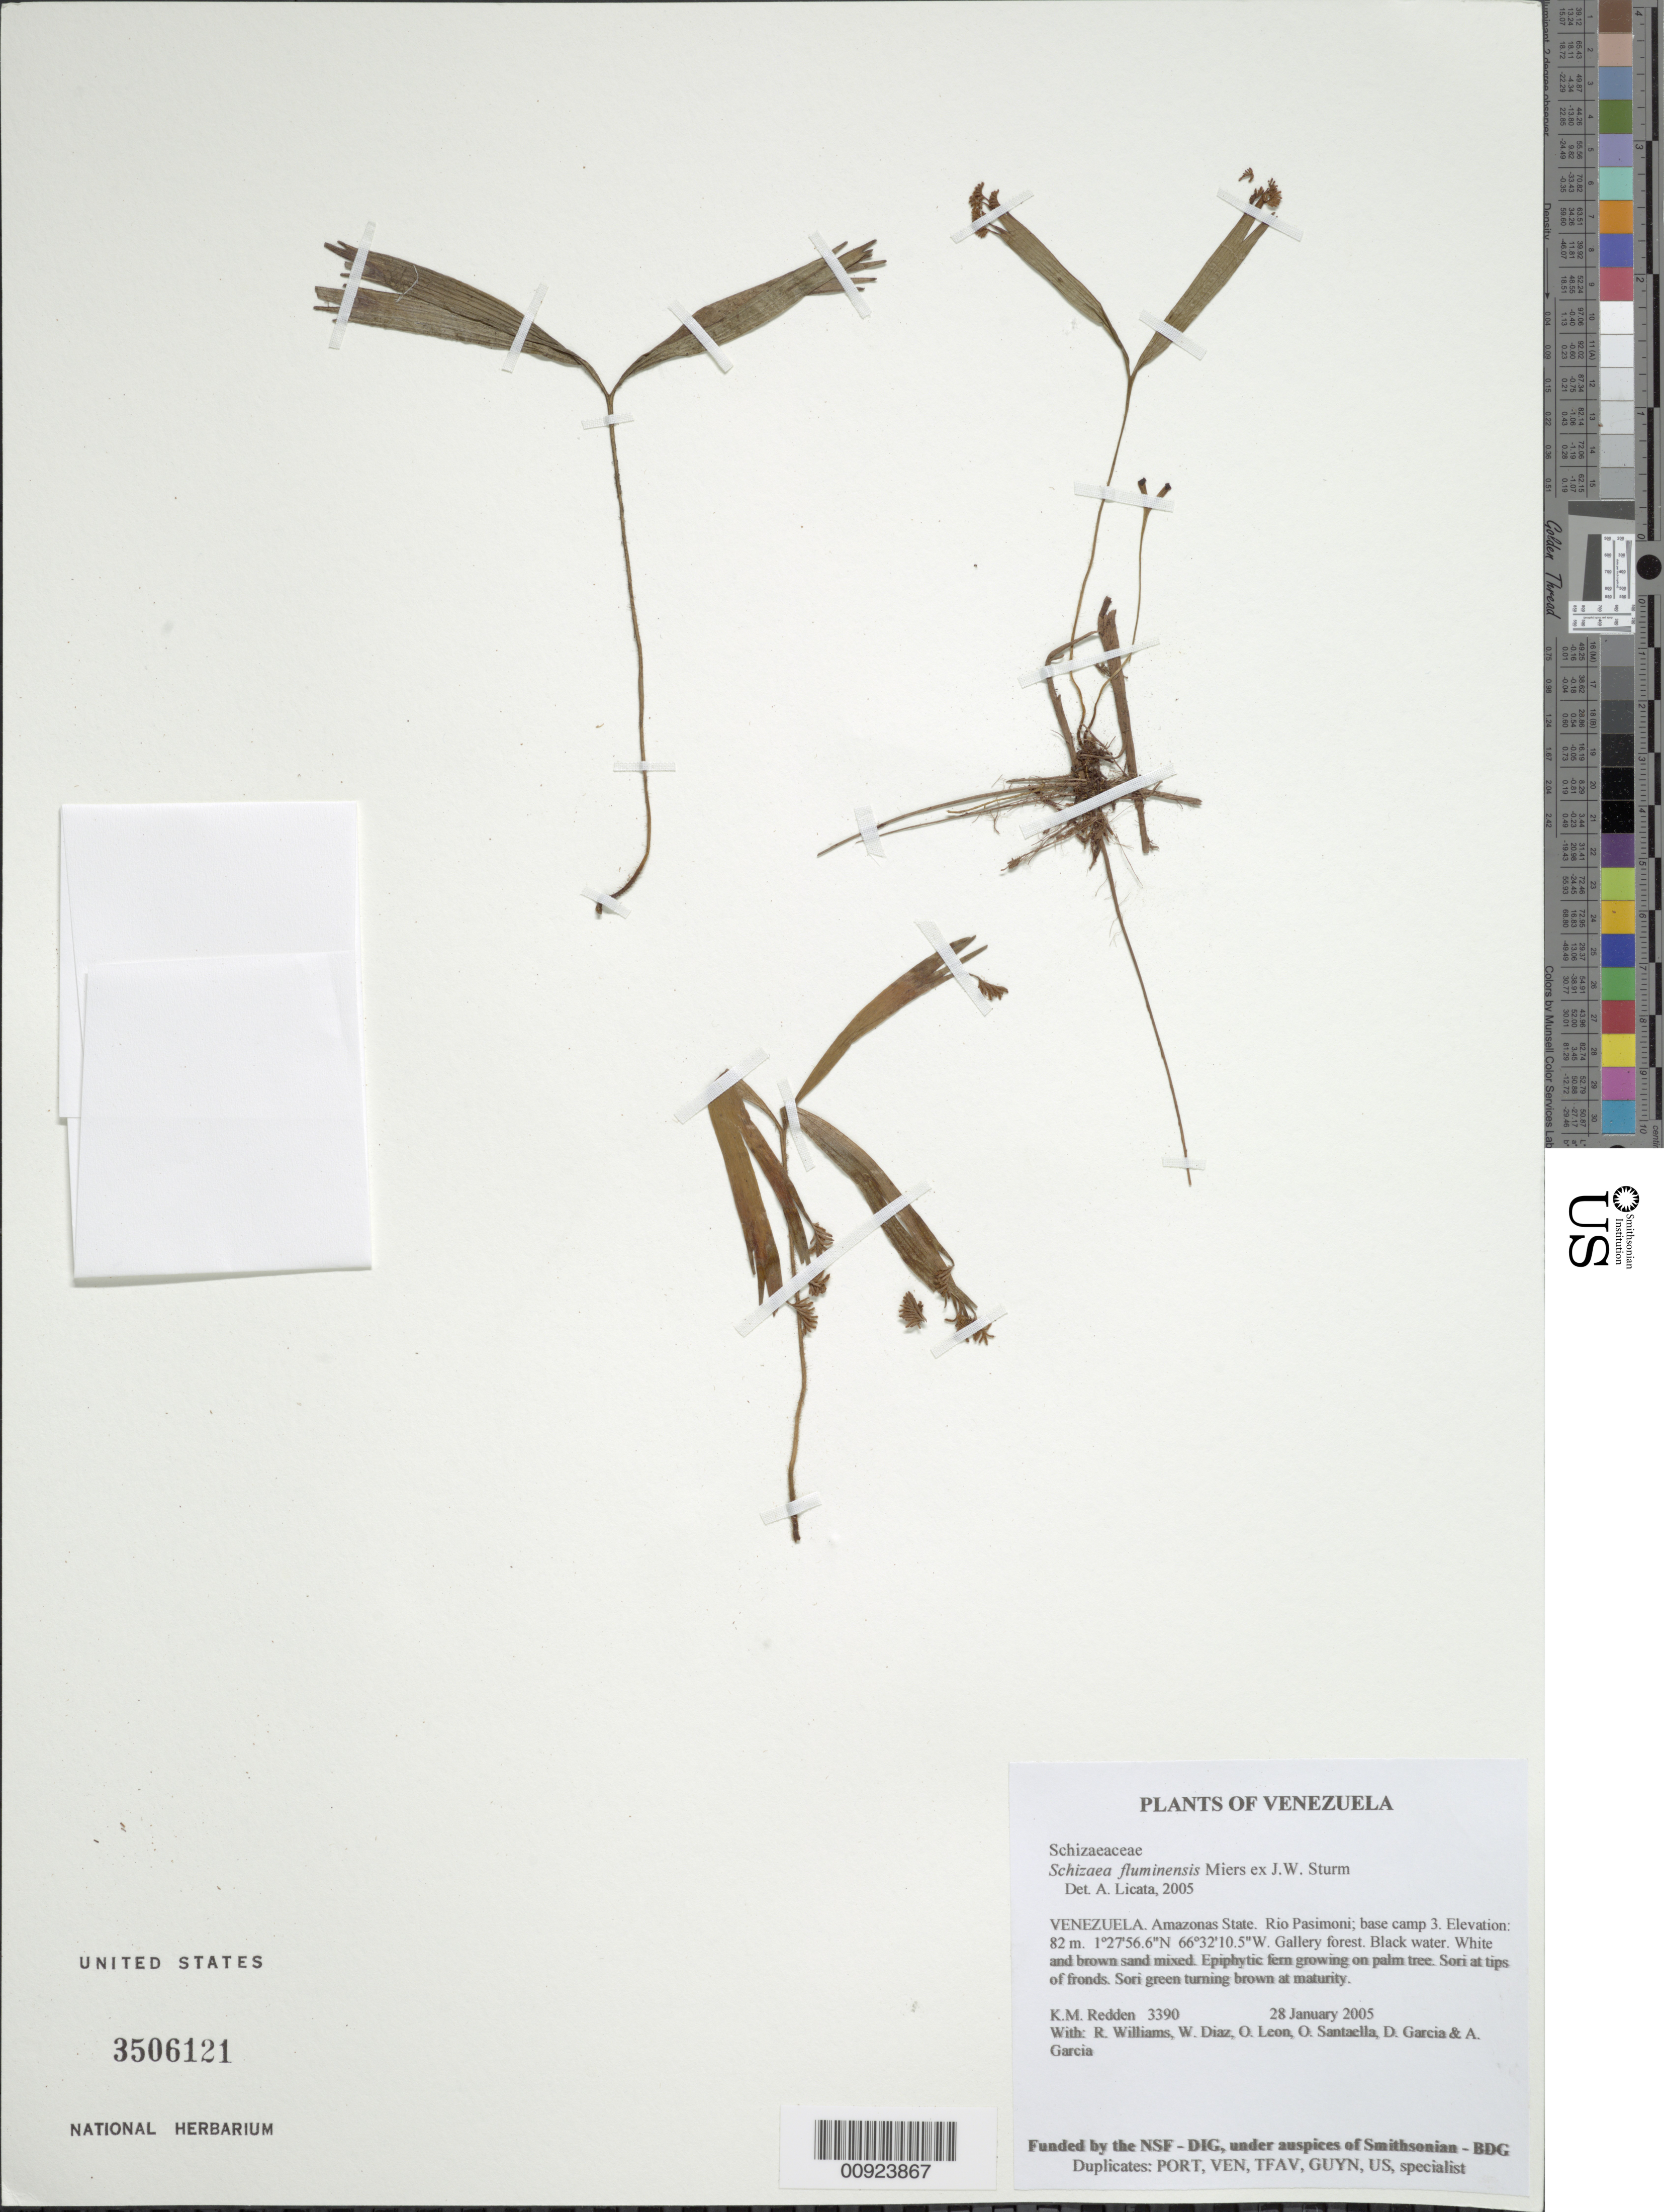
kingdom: Plantae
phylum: Tracheophyta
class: Polypodiopsida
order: Schizaeales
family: Schizaeaceae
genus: Schizaea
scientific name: Schizaea elegans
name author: (Vahl) Sw.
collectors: K. M. Redden, R. Williams, W. Díaz P., O. León, O. Santaella, D. Garcia & A. Garcia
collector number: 3390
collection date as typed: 28 January 2005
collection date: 2005-01-28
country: Venezuela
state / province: Amazonas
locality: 07 - Rio Pasimoni; base camp 3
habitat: Gallery forest. Black water. White and brown sand mixed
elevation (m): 82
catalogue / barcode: US 3506121